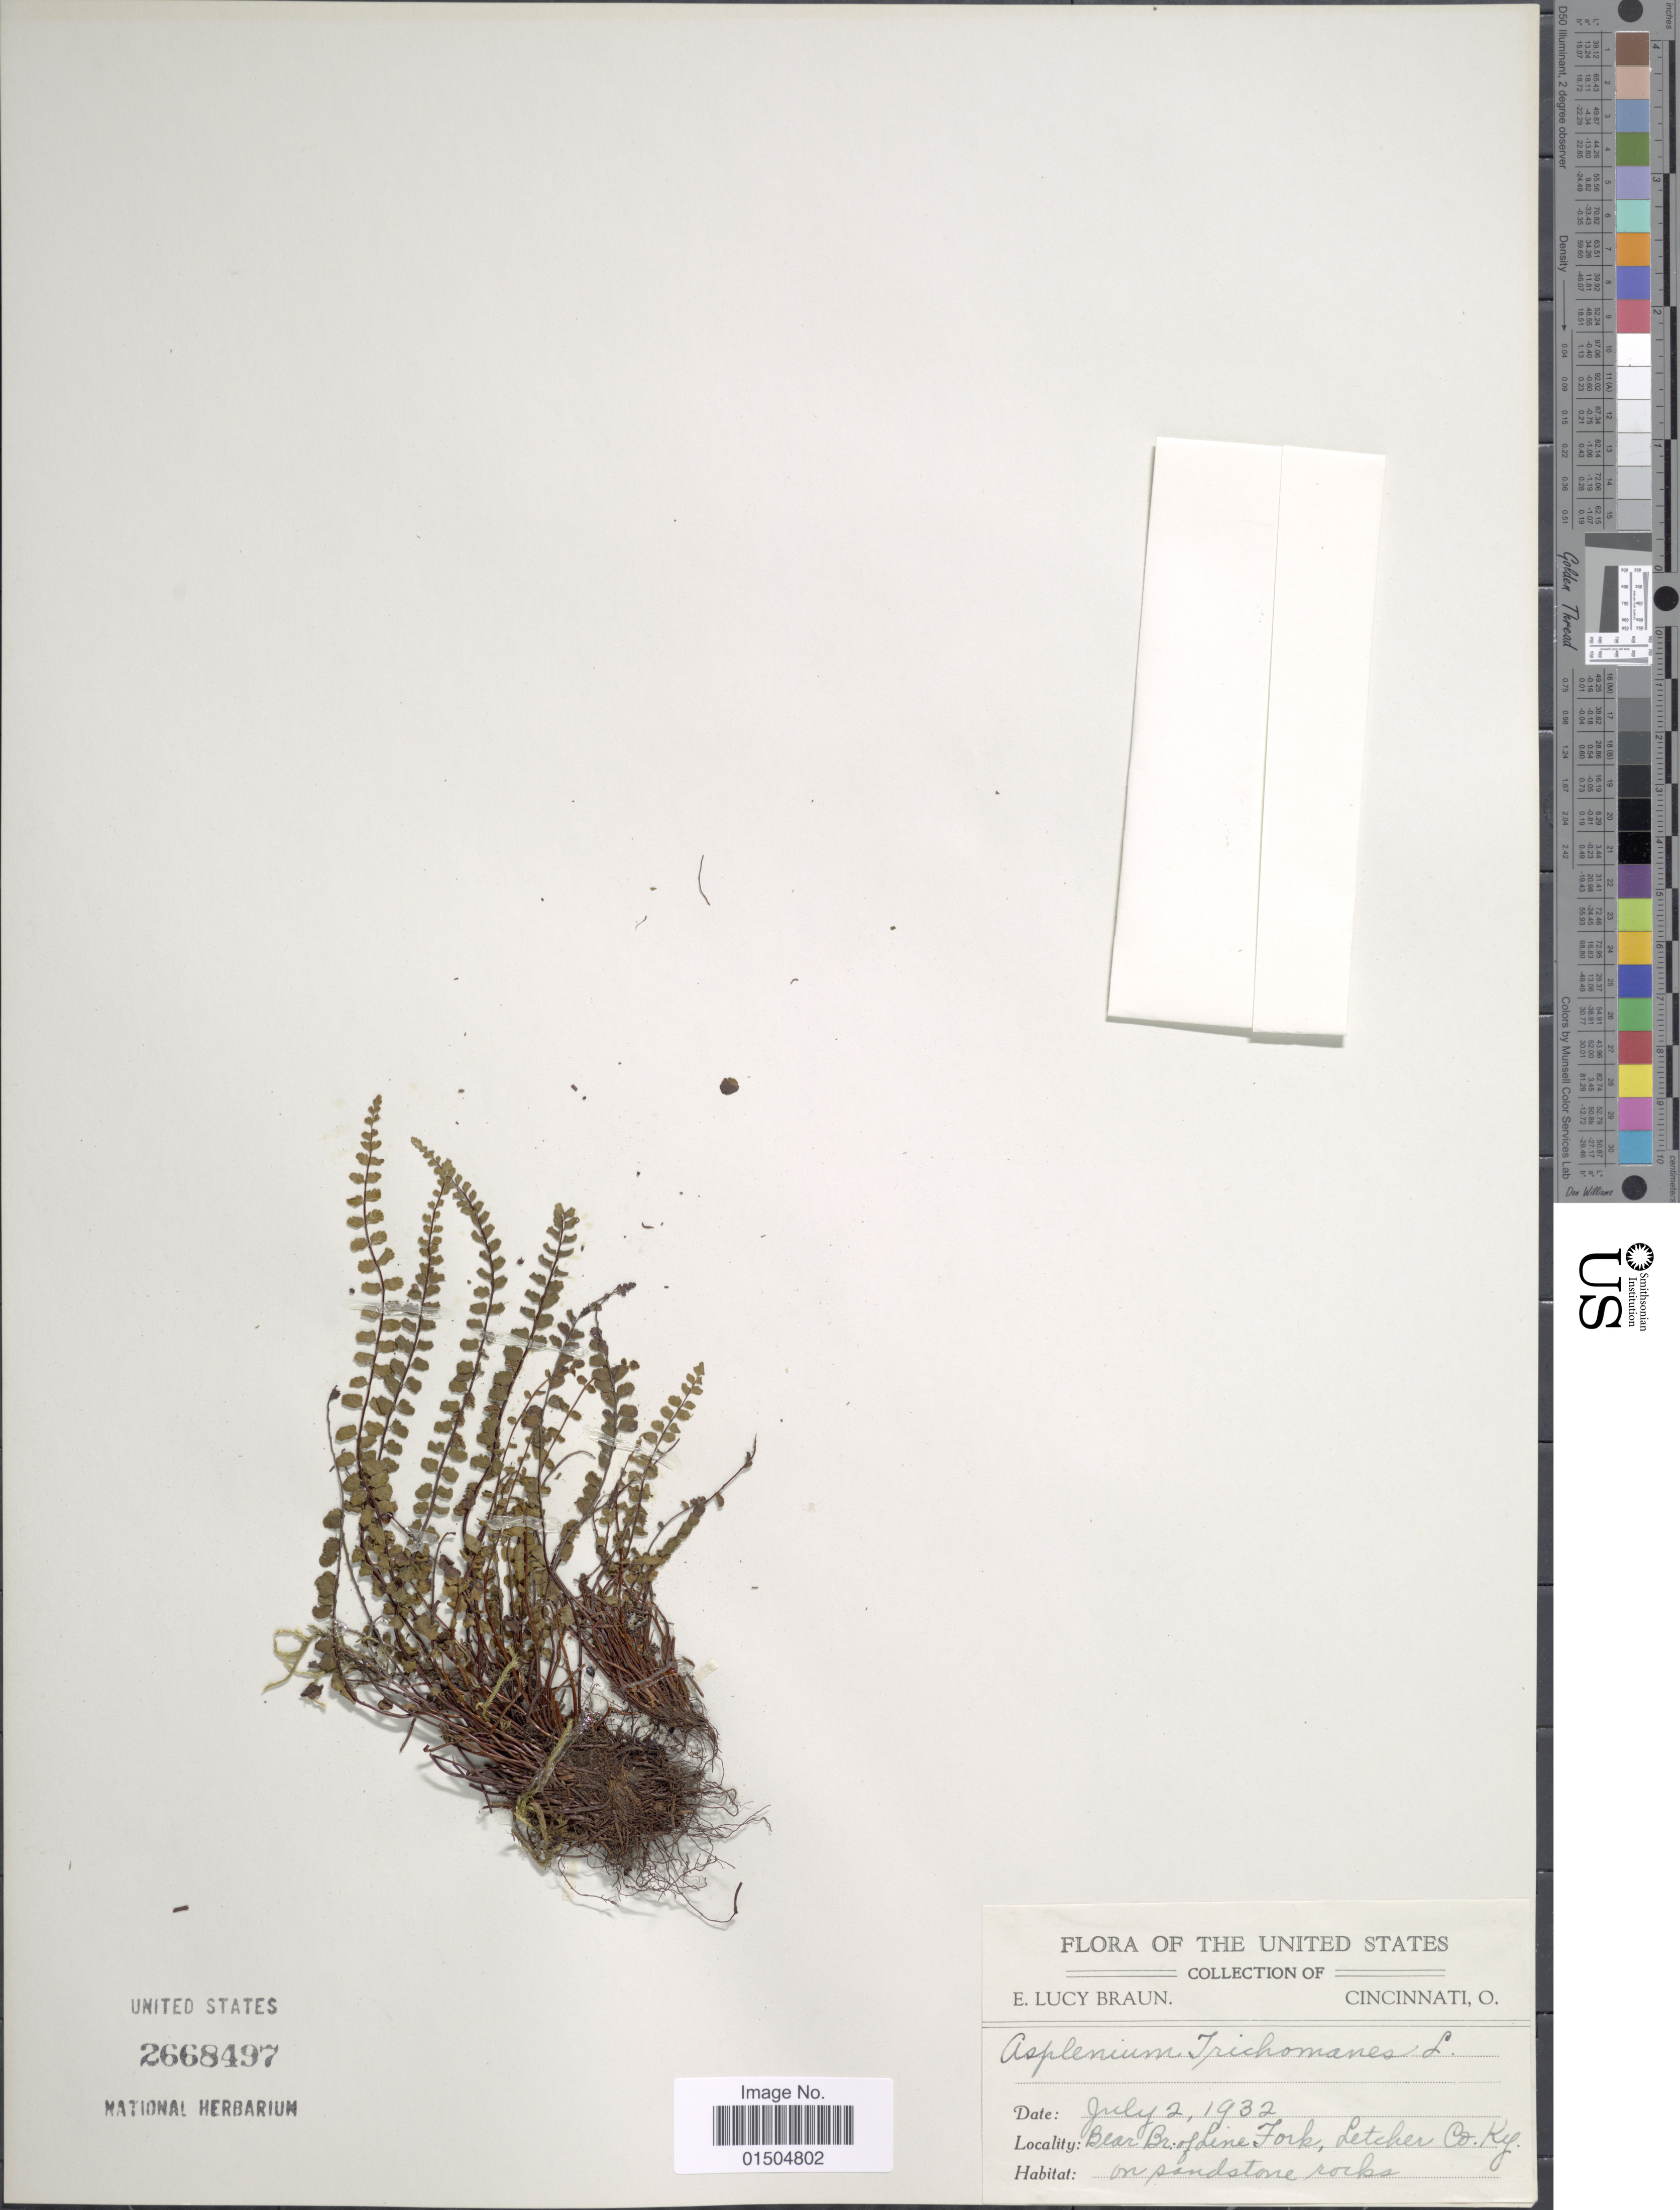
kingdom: Plantae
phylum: Tracheophyta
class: Polypodiopsida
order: Polypodiales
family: Aspleniaceae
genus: Asplenium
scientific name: Asplenium trichomanes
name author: L.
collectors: E. L. Braun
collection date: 1932-07-02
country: United States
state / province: Kentucky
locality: Bear Br. of Line Fork, Letcher Co.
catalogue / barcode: US 2668497